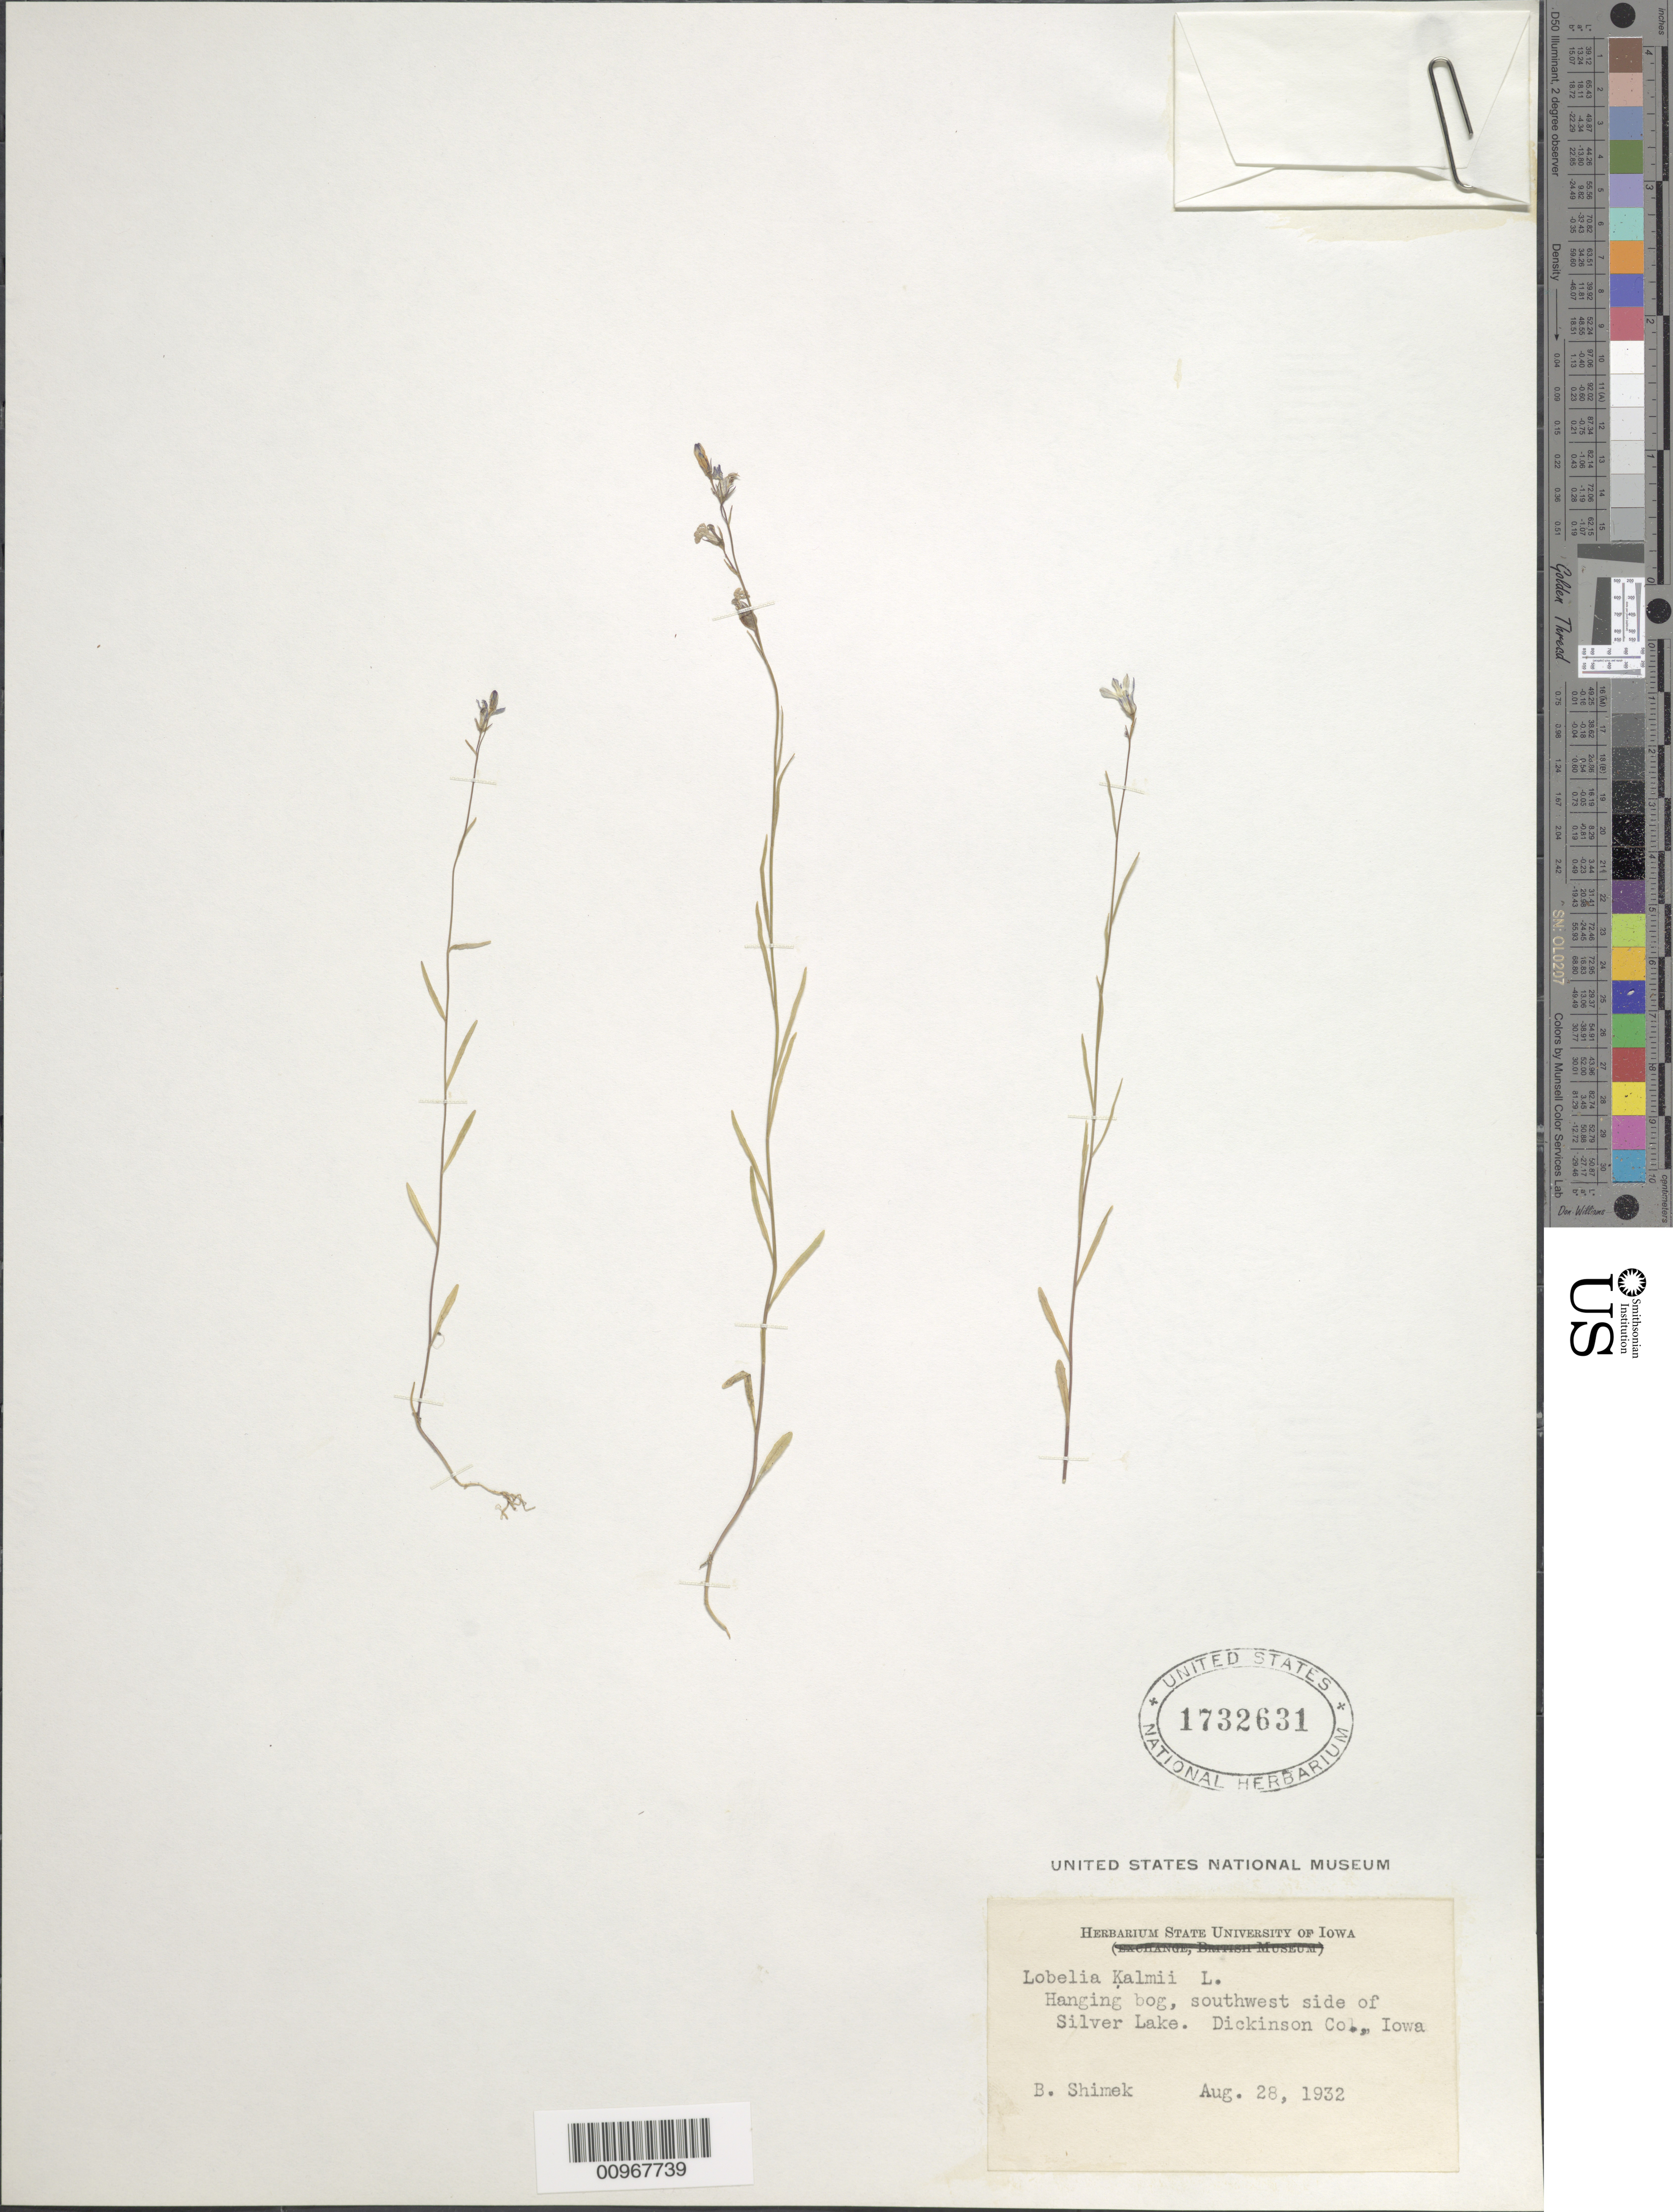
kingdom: Plantae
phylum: Tracheophyta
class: Magnoliopsida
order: Asterales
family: Campanulaceae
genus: Lobelia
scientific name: Lobelia kalmii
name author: L.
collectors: B. Shimek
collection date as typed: Aug. 28, 1932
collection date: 1932-08-28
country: United States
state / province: Iowa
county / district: Dickinson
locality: Southwest side of Silver Lake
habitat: hanging bog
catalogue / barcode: US 1732631